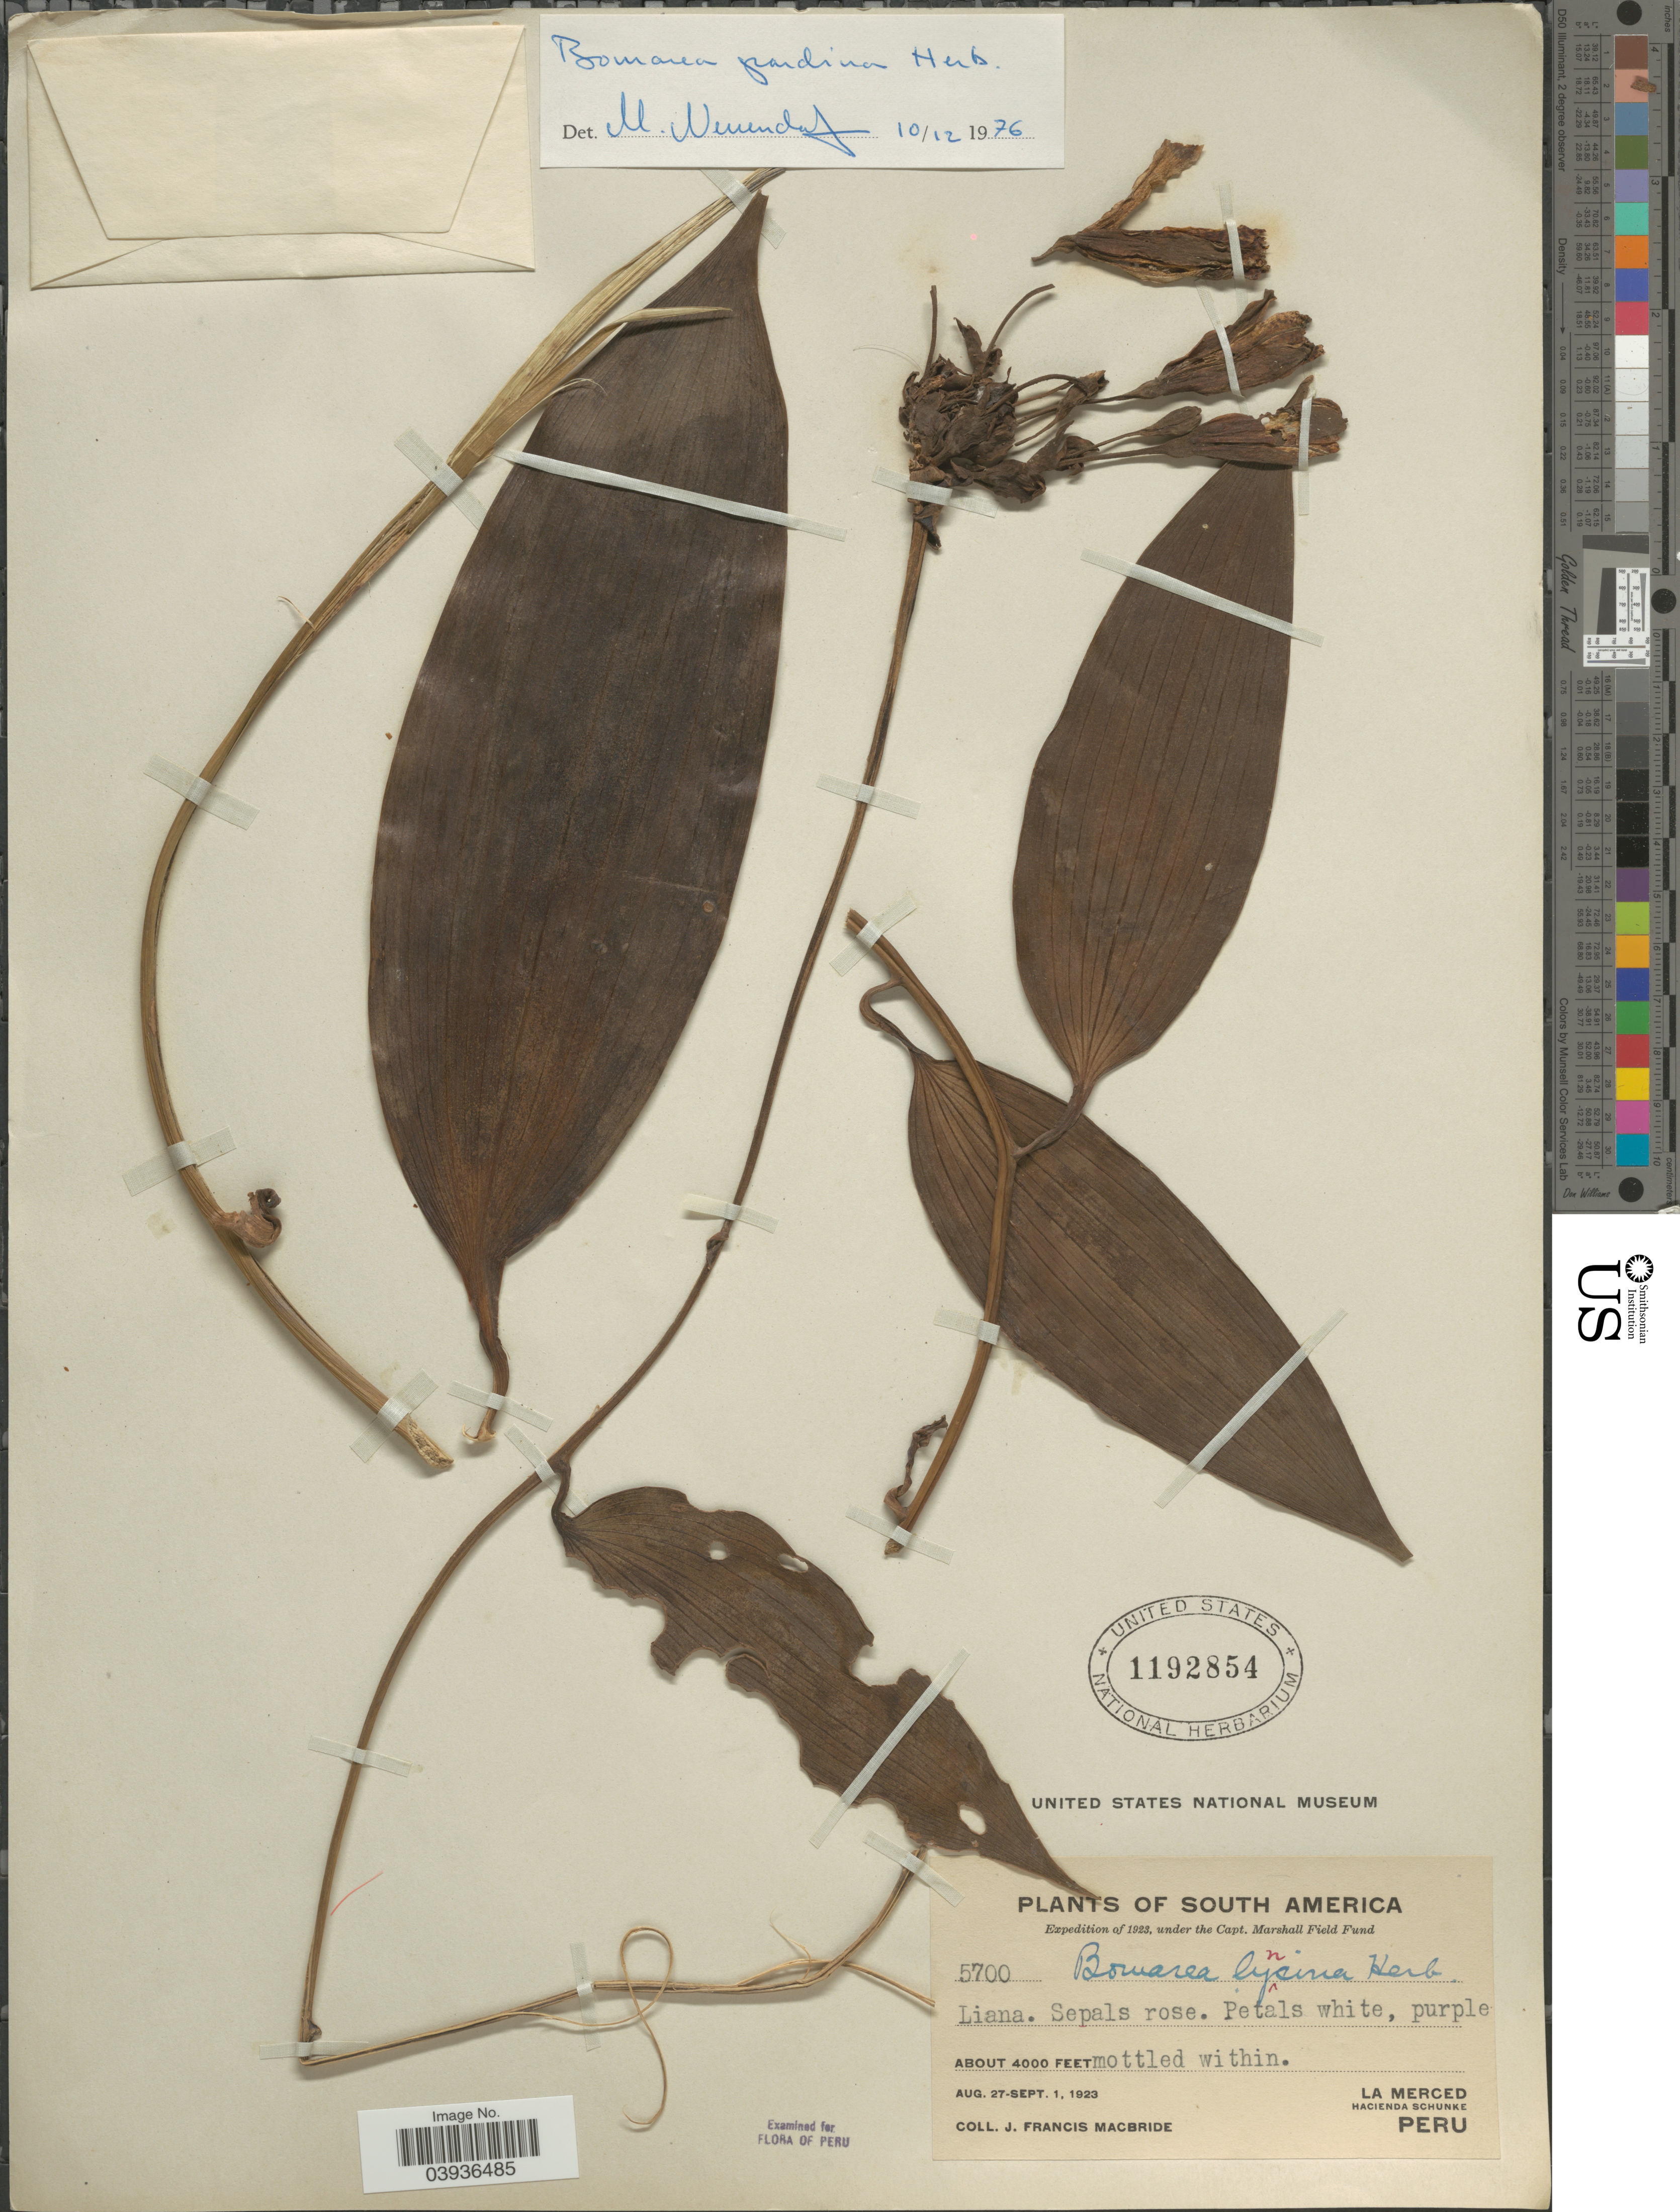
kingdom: Plantae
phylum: Tracheophyta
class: Liliopsida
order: Liliales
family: Alstroemeriaceae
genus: Bomarea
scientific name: Bomarea pardina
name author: Herb.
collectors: J. F. Macbride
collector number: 5700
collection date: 1923-08-27/1923-09-01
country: Peru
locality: La Merced. Hacienda Schunke.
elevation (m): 1219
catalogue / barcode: US 1192854